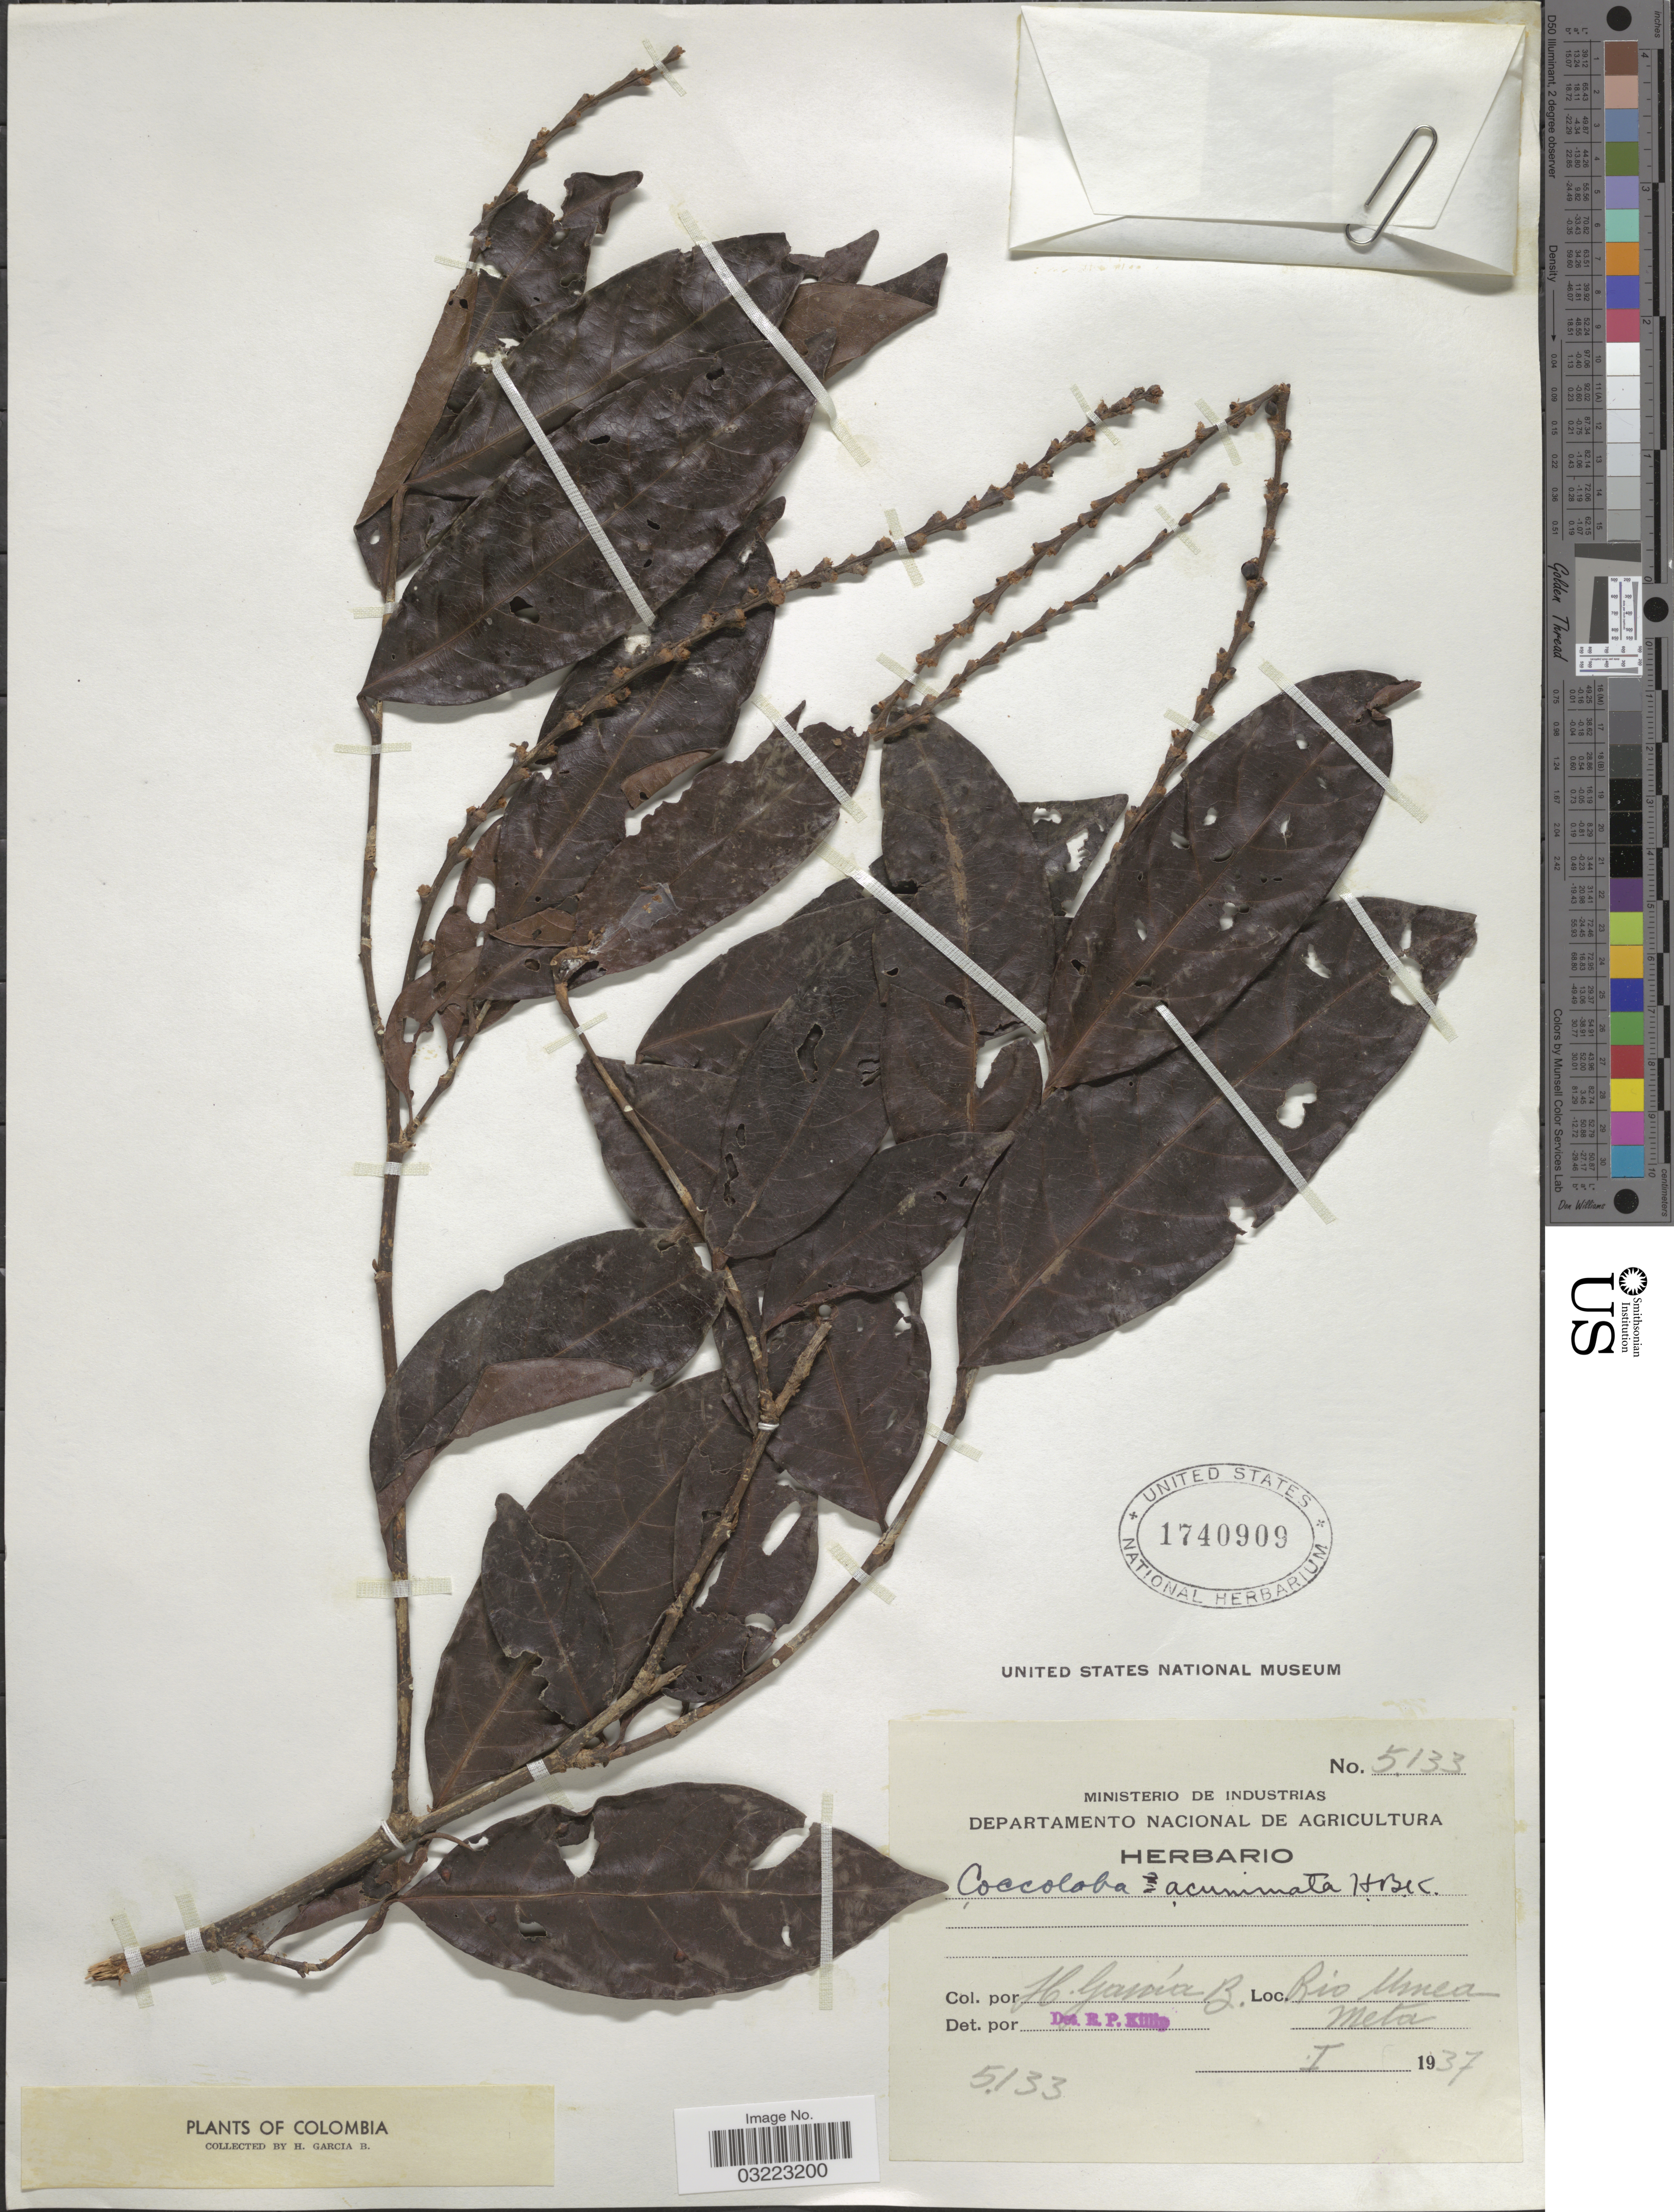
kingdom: Plantae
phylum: Tracheophyta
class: Magnoliopsida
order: Caryophyllales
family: Polygonaceae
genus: Coccoloba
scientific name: Coccoloba acuminata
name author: Kunth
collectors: H. García B.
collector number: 5133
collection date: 1937-01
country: Colombia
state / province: Meta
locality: Rio Umea, Meta.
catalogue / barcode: US 1740909